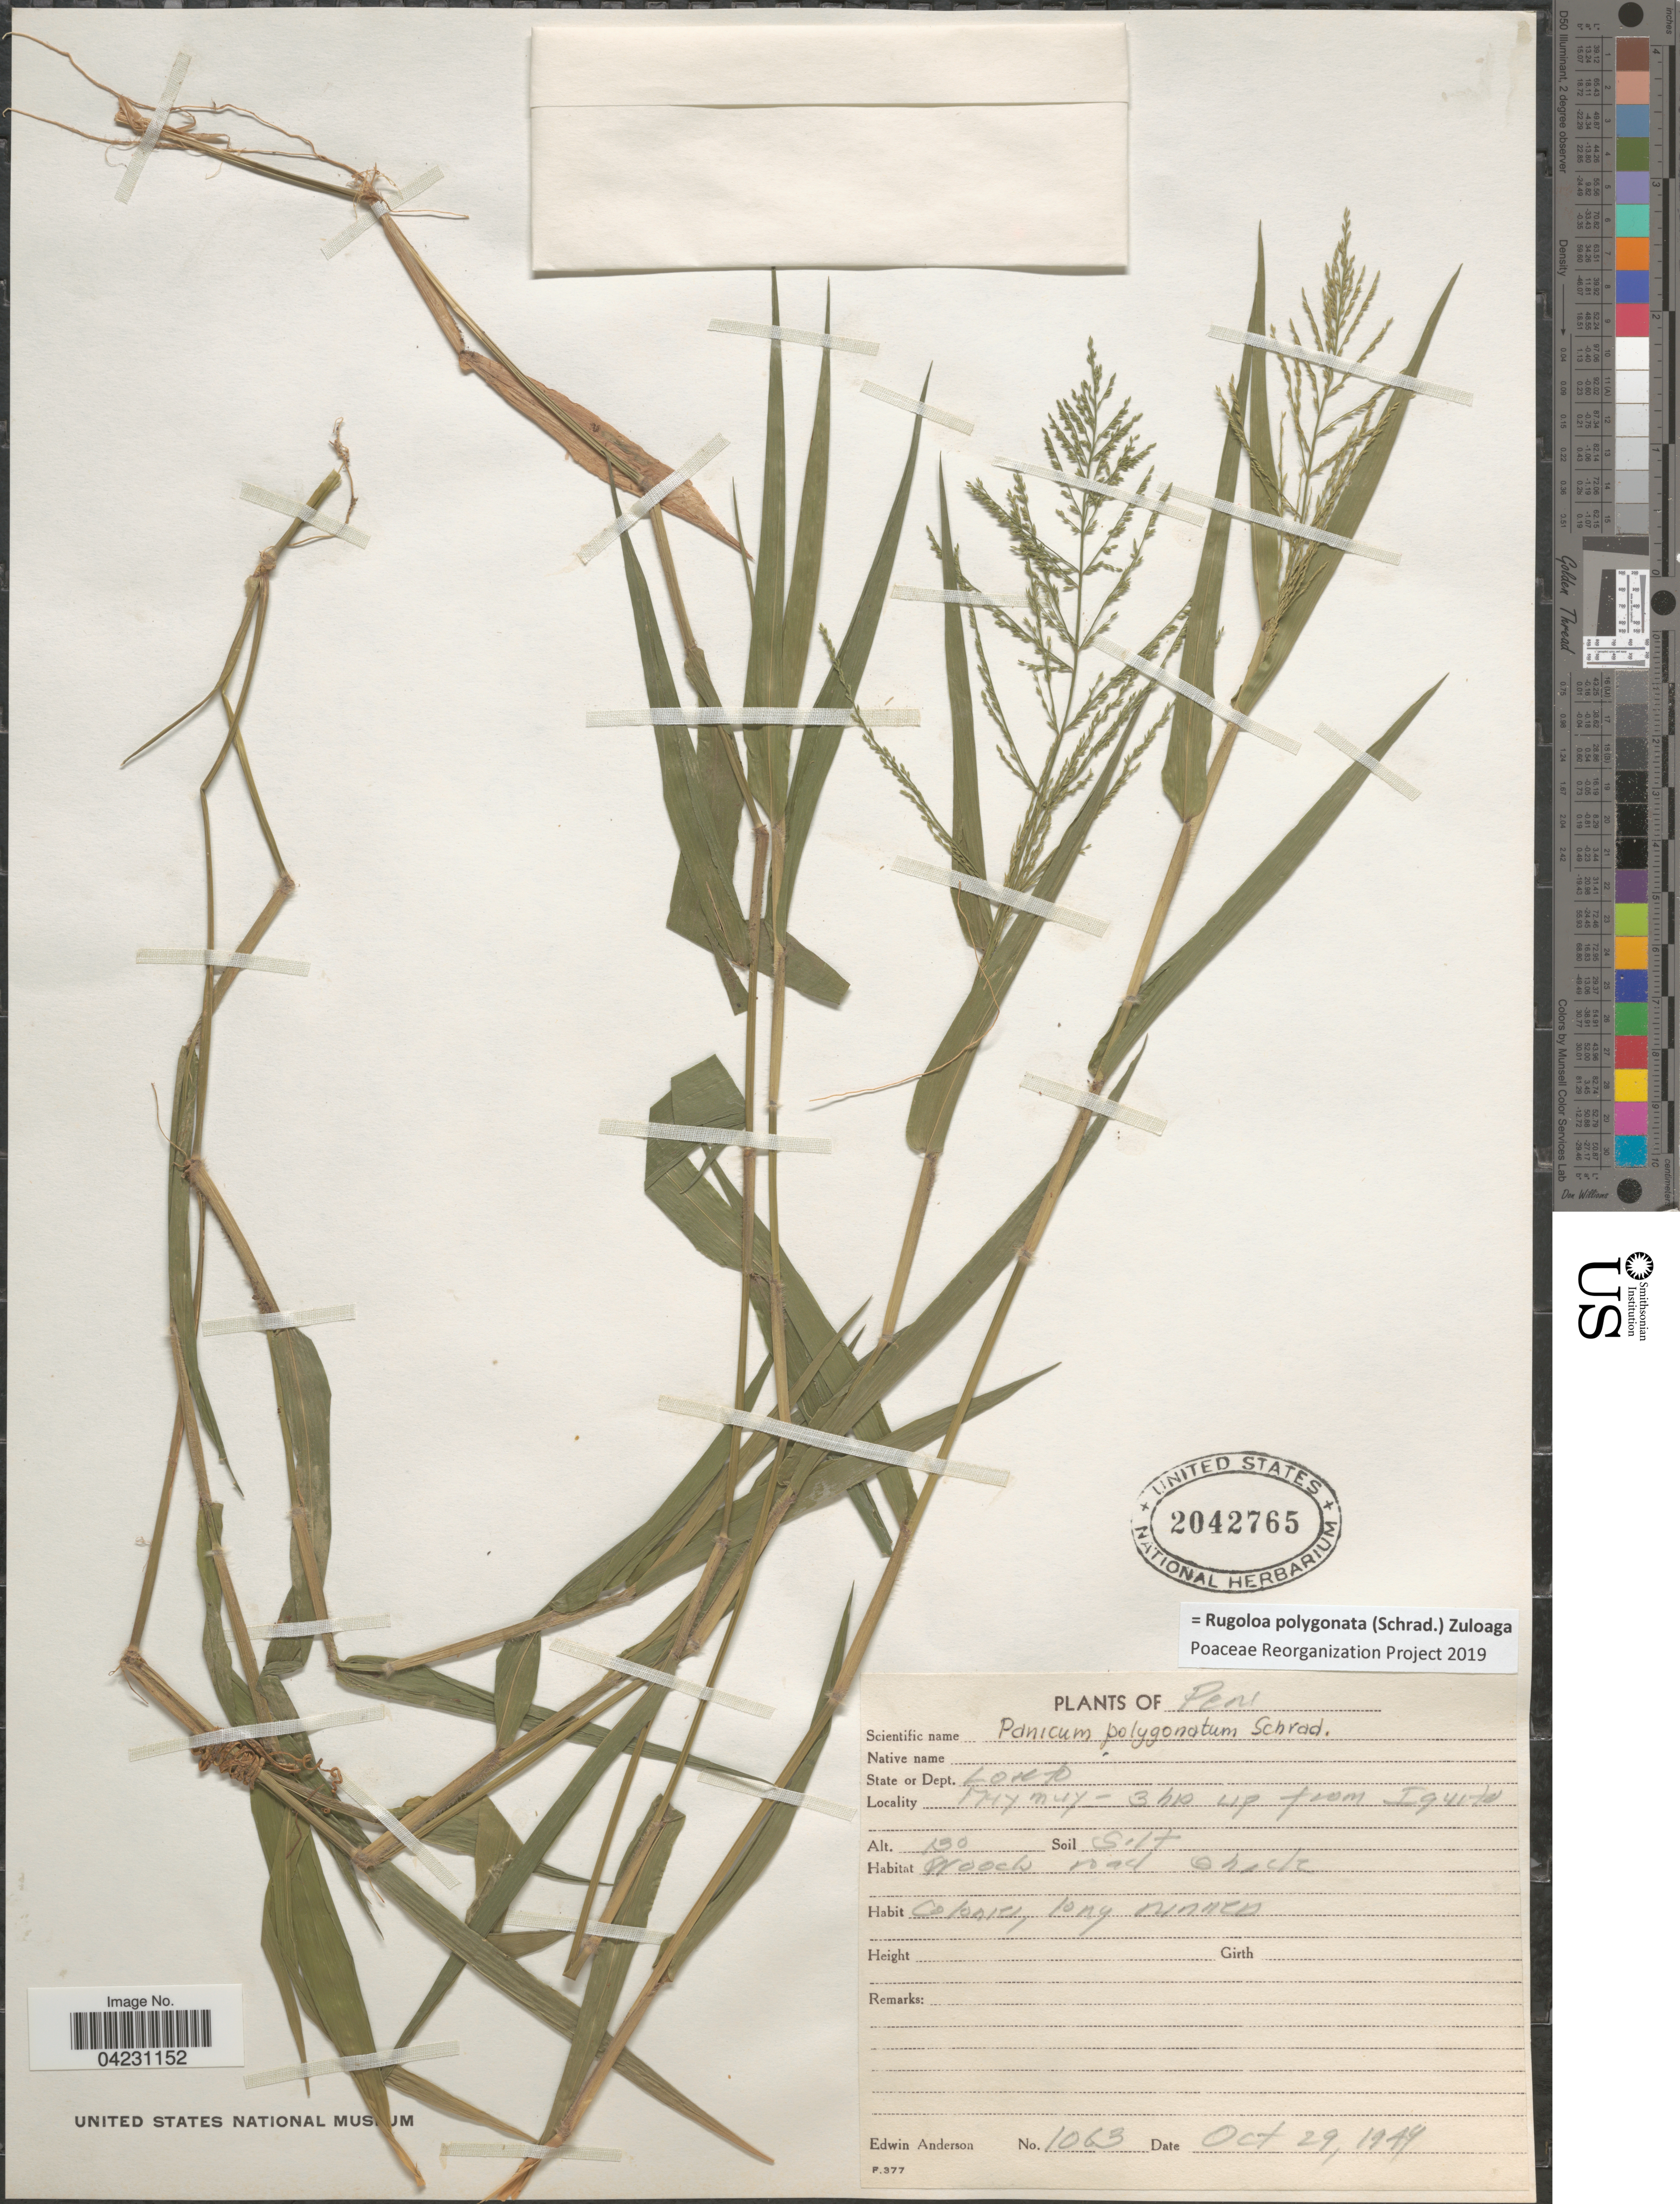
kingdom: Plantae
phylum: Tracheophyta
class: Liliopsida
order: Poales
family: Poaceae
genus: Rugoloa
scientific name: Rugoloa polygonata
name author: (Schrad.) Zuloaga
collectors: E. Anderson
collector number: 1063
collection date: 1949-10-29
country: Peru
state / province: Loreto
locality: Muy muy - 3 hrs up from Iquito.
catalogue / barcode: US 2042765